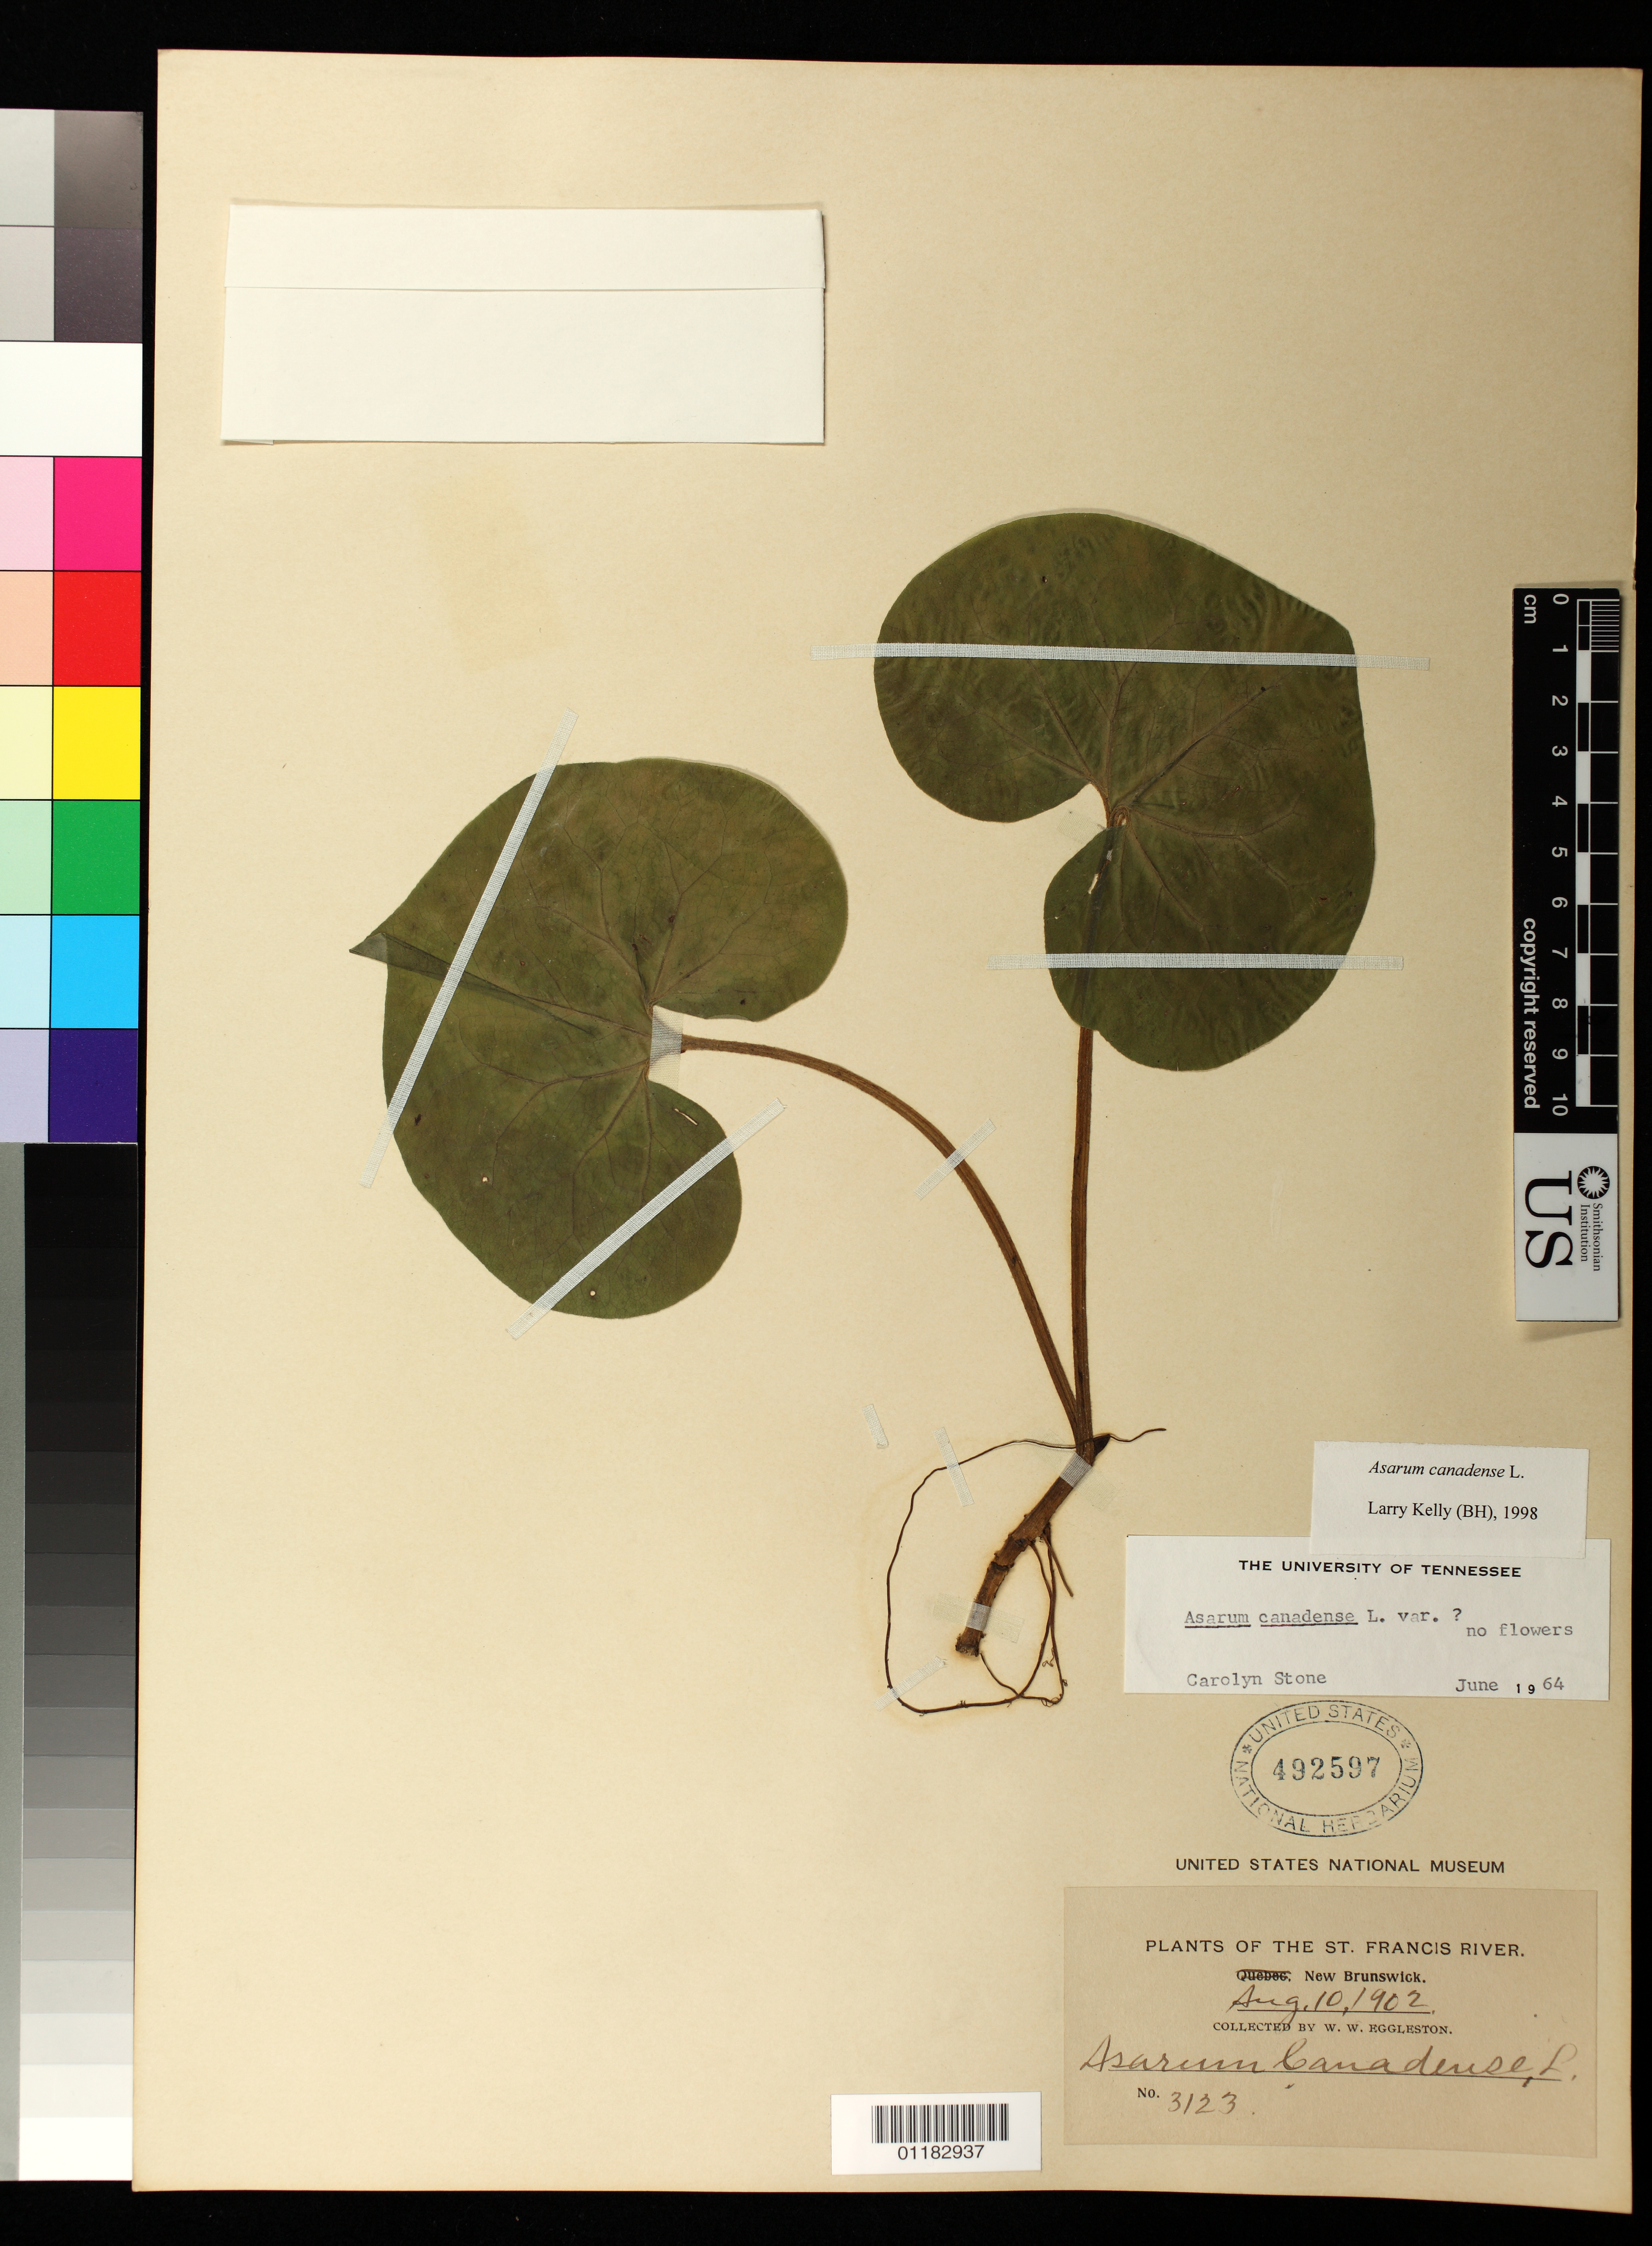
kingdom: Plantae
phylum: Tracheophyta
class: Magnoliopsida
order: Piperales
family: Aristolochiaceae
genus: Asarum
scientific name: Asarum canadense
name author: L.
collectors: W. W. Eggleston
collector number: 3123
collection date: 1902-08-10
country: Canada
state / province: New Brunswick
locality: St Francis River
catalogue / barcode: US 492597